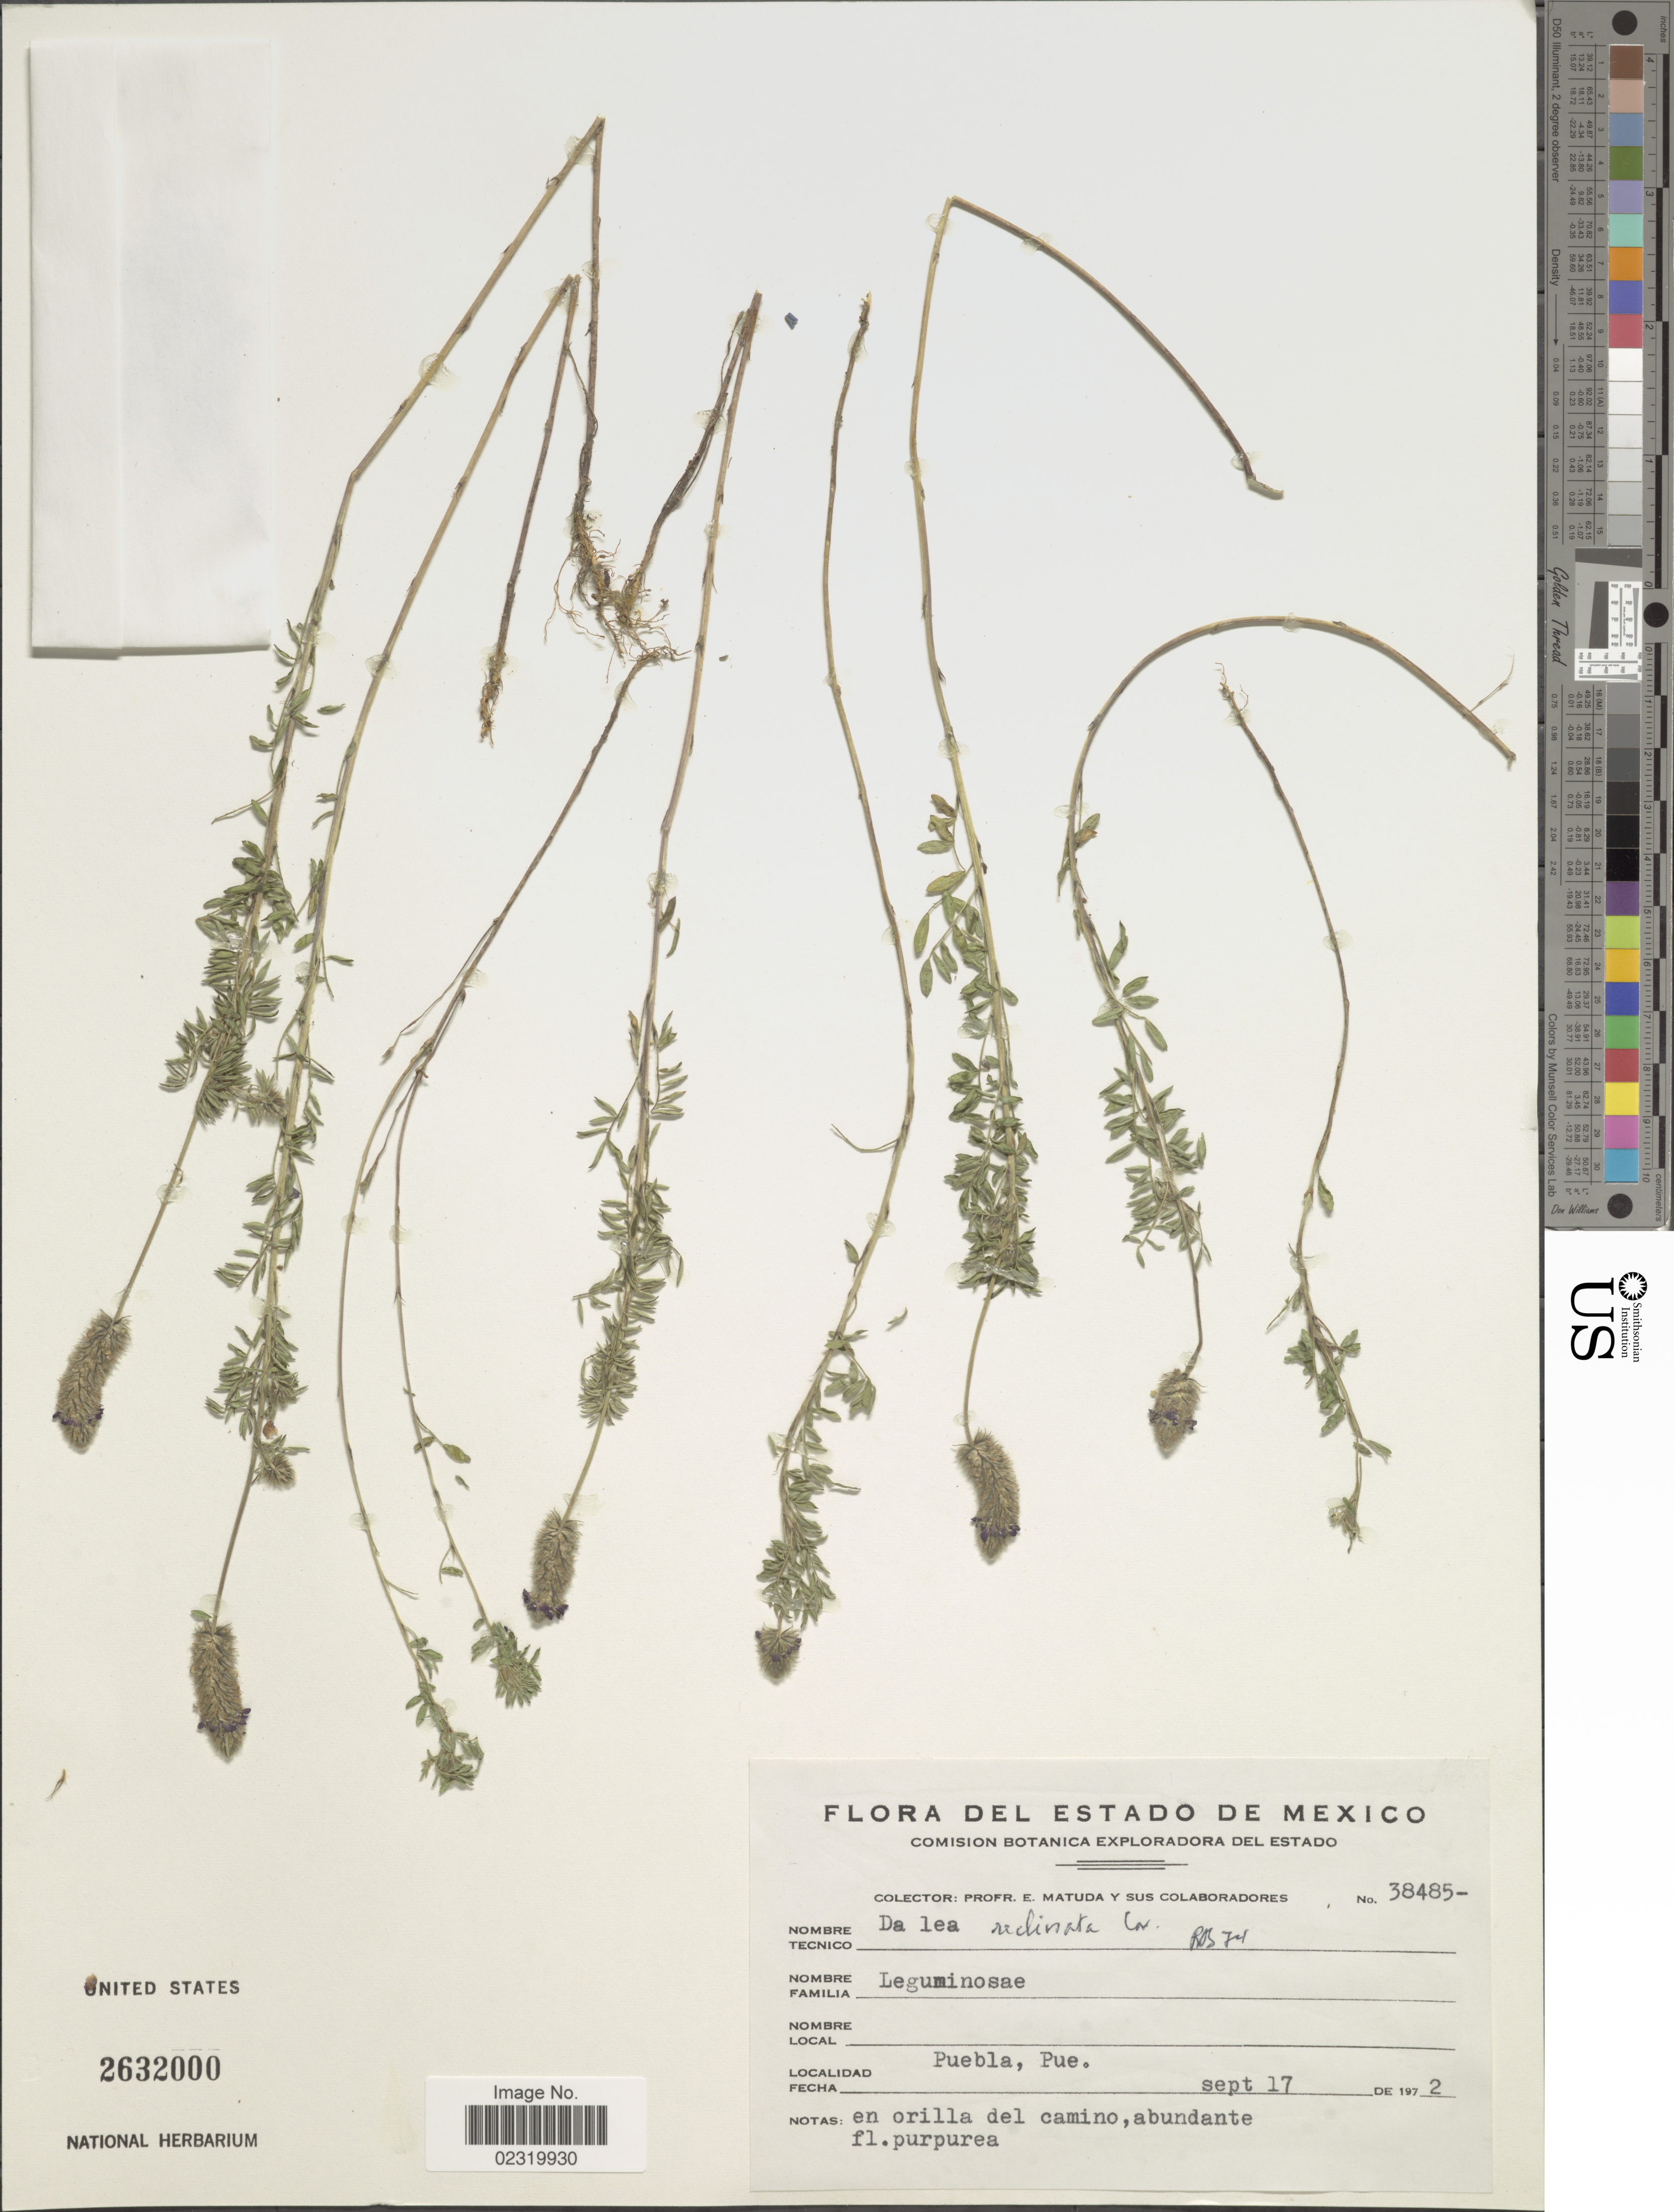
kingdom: Plantae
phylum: Tracheophyta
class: Magnoliopsida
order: Fabales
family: Fabaceae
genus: Dalea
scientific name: Dalea reclinata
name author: (Cav.) Willd.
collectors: E. Matuda & et al.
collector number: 38485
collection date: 1972-09-17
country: Mexico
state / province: Puebla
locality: Puebla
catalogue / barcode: US 2632000